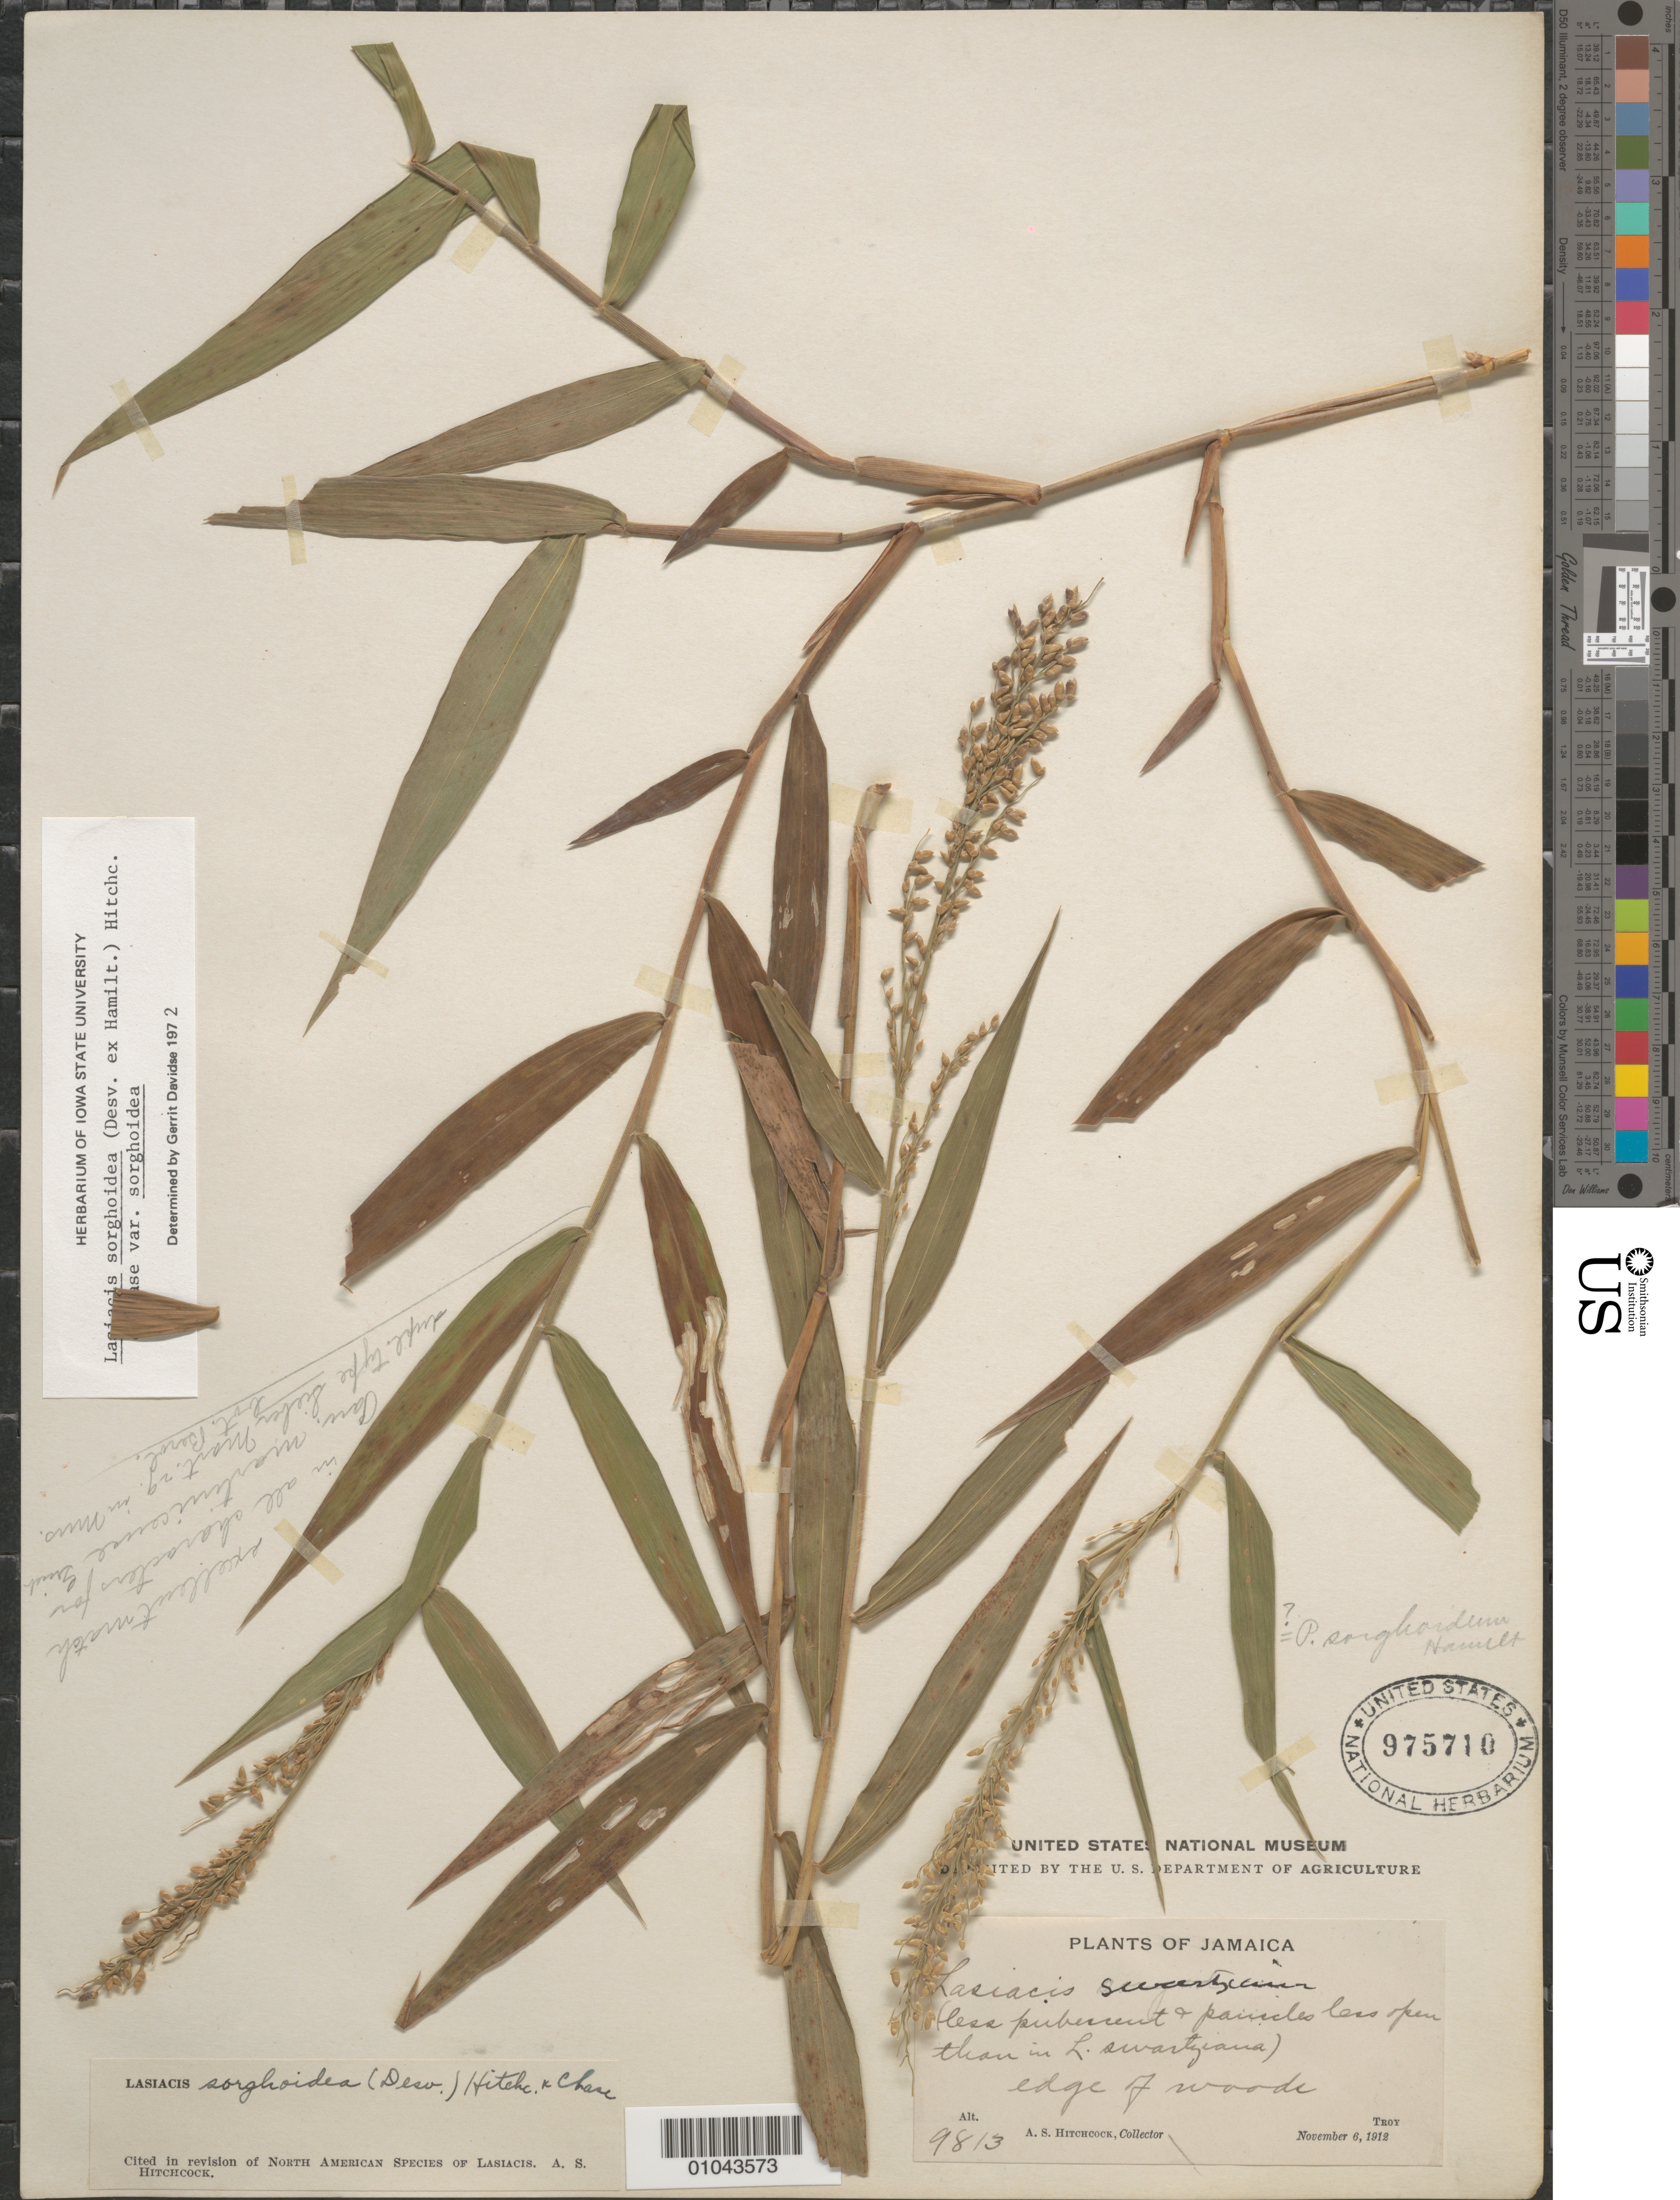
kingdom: Plantae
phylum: Tracheophyta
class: Liliopsida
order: Poales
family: Poaceae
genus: Lasiacis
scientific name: Lasiacis sorghoidea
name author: (Desv. ex Ham.) Hitchc. & Chase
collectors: A. S. Hitchcock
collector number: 9813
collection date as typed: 06 Nov 1912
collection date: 1912-11-06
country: Jamaica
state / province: Trelawny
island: Jamaica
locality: Troy, edge of woods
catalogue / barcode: US 975710